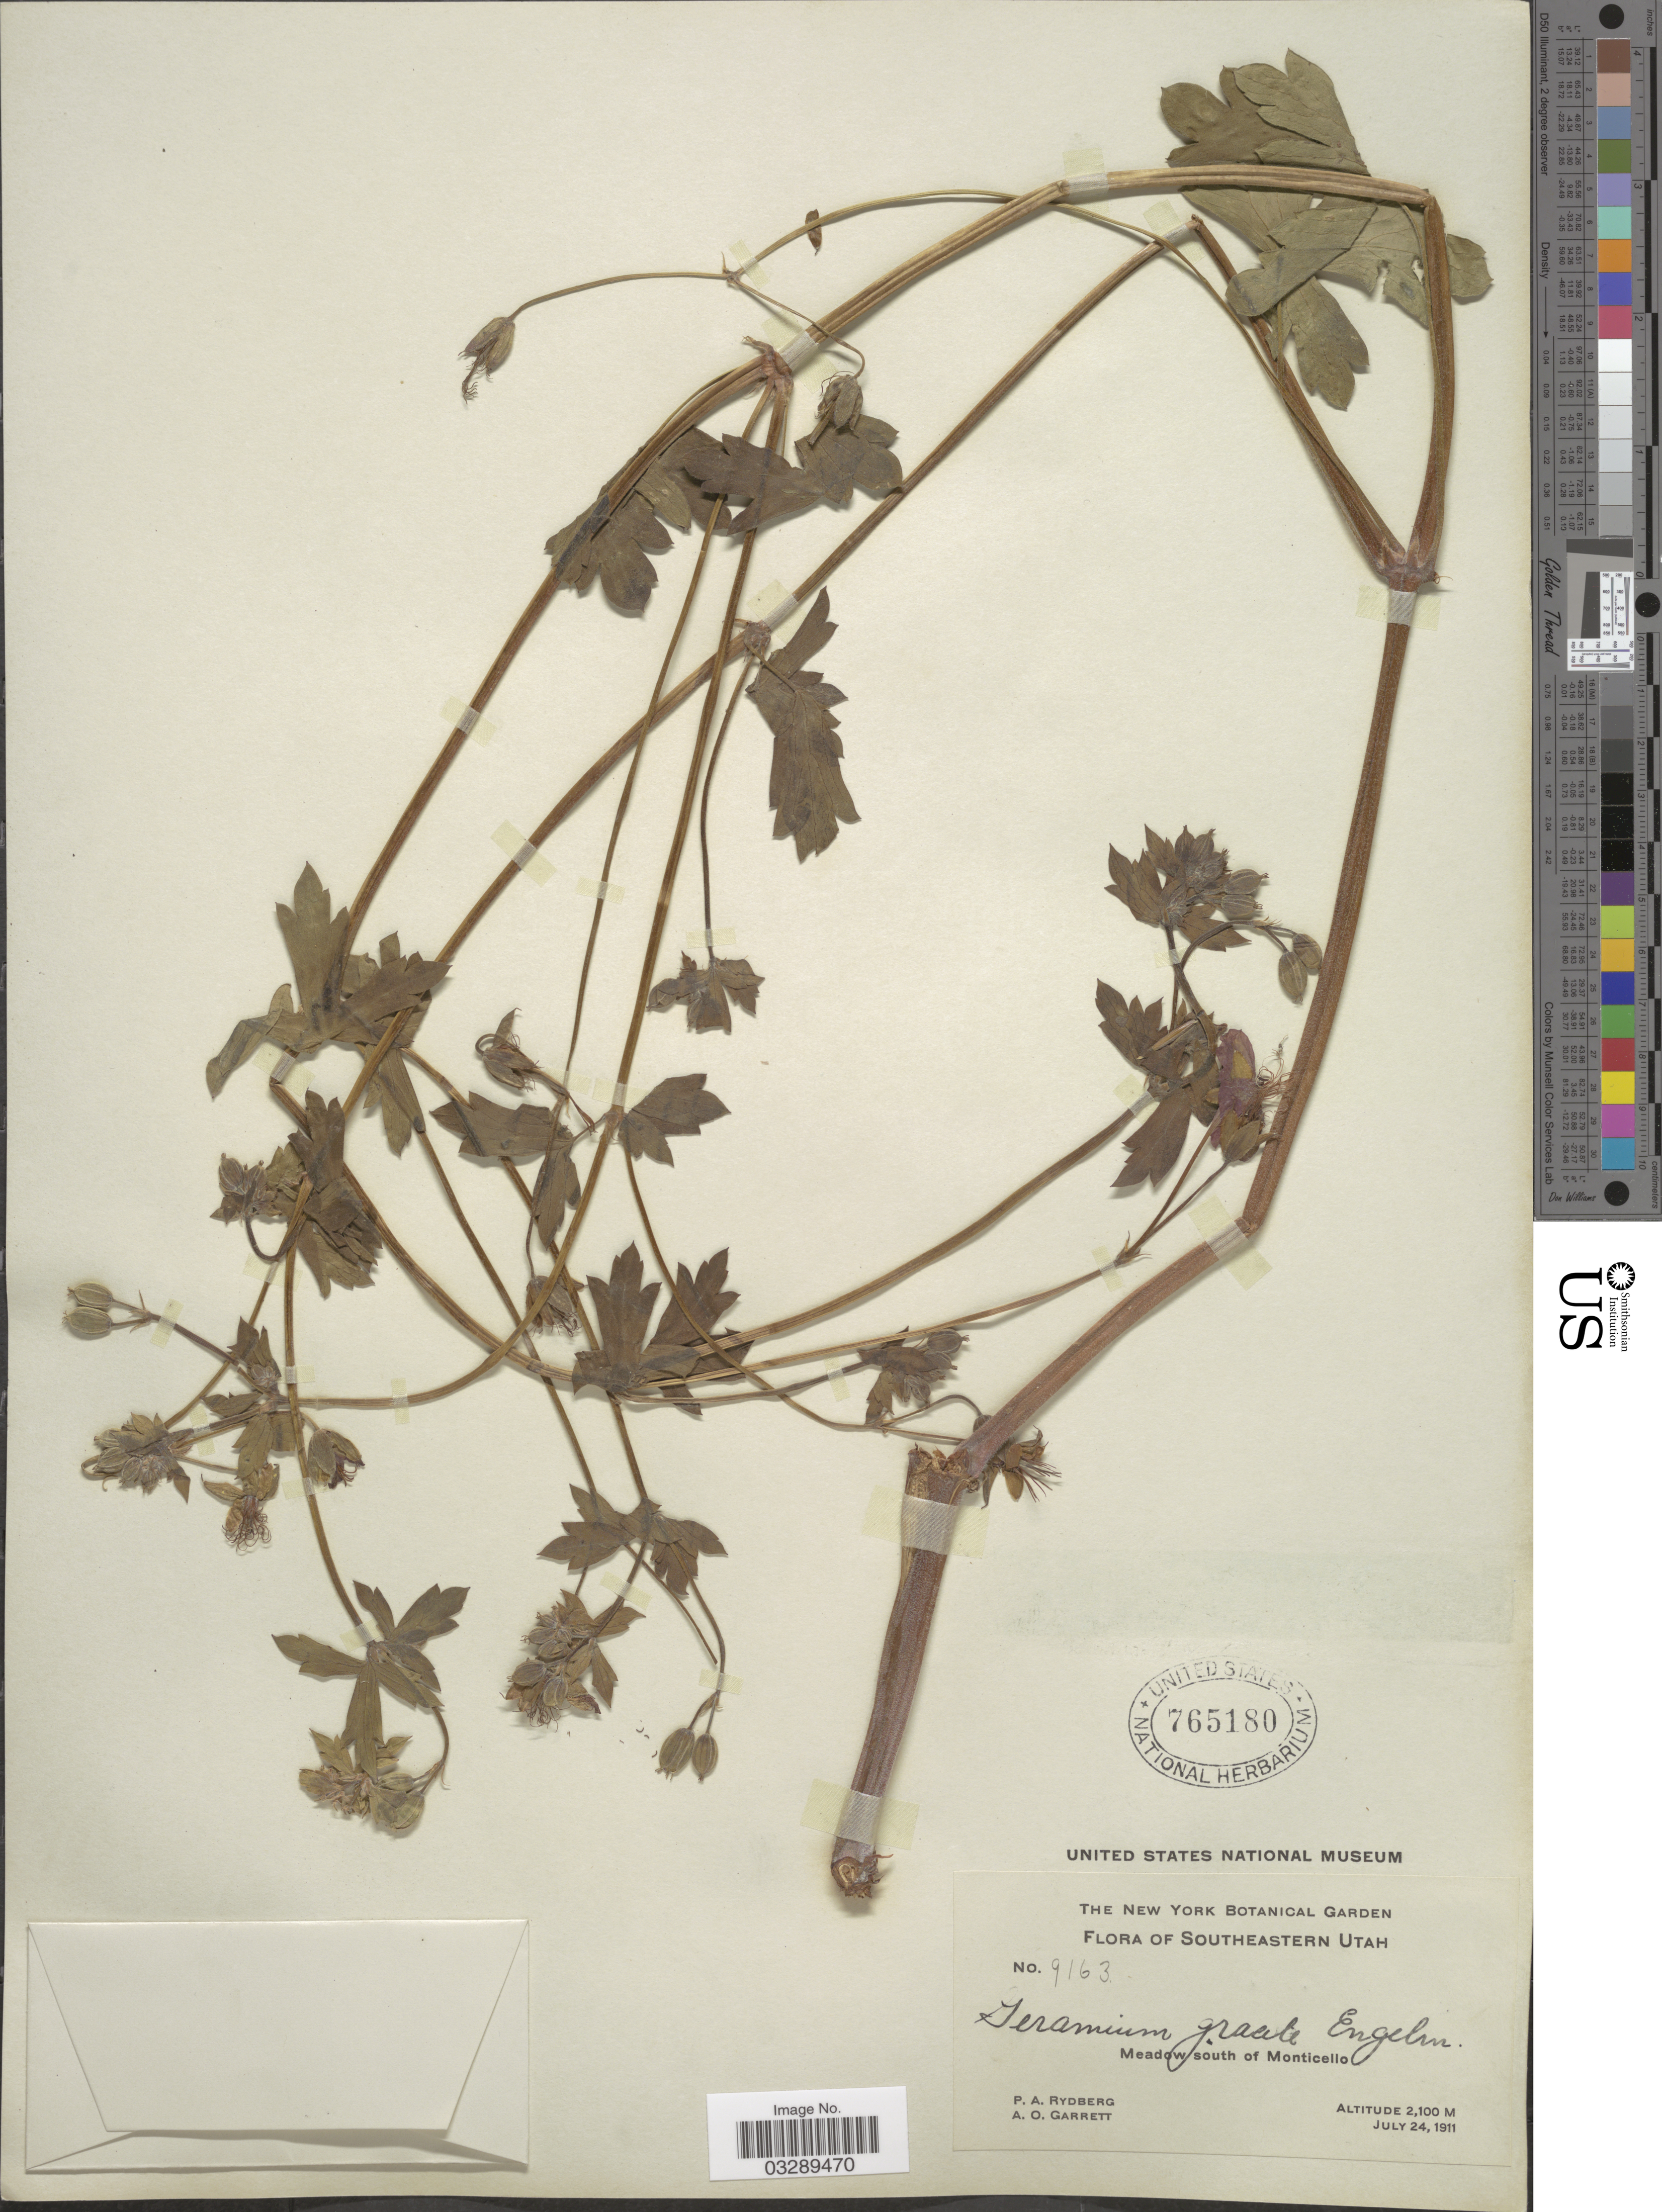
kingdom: Plantae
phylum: Tracheophyta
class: Magnoliopsida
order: Geraniales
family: Geraniaceae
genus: Geranium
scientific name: Geranium sp.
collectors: P. A. Rydberg & A. O. Garrett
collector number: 9163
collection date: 1911-07-24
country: United States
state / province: Utah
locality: Southeastern Utah. Meadow south of Monticello.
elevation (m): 2100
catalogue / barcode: US 765180